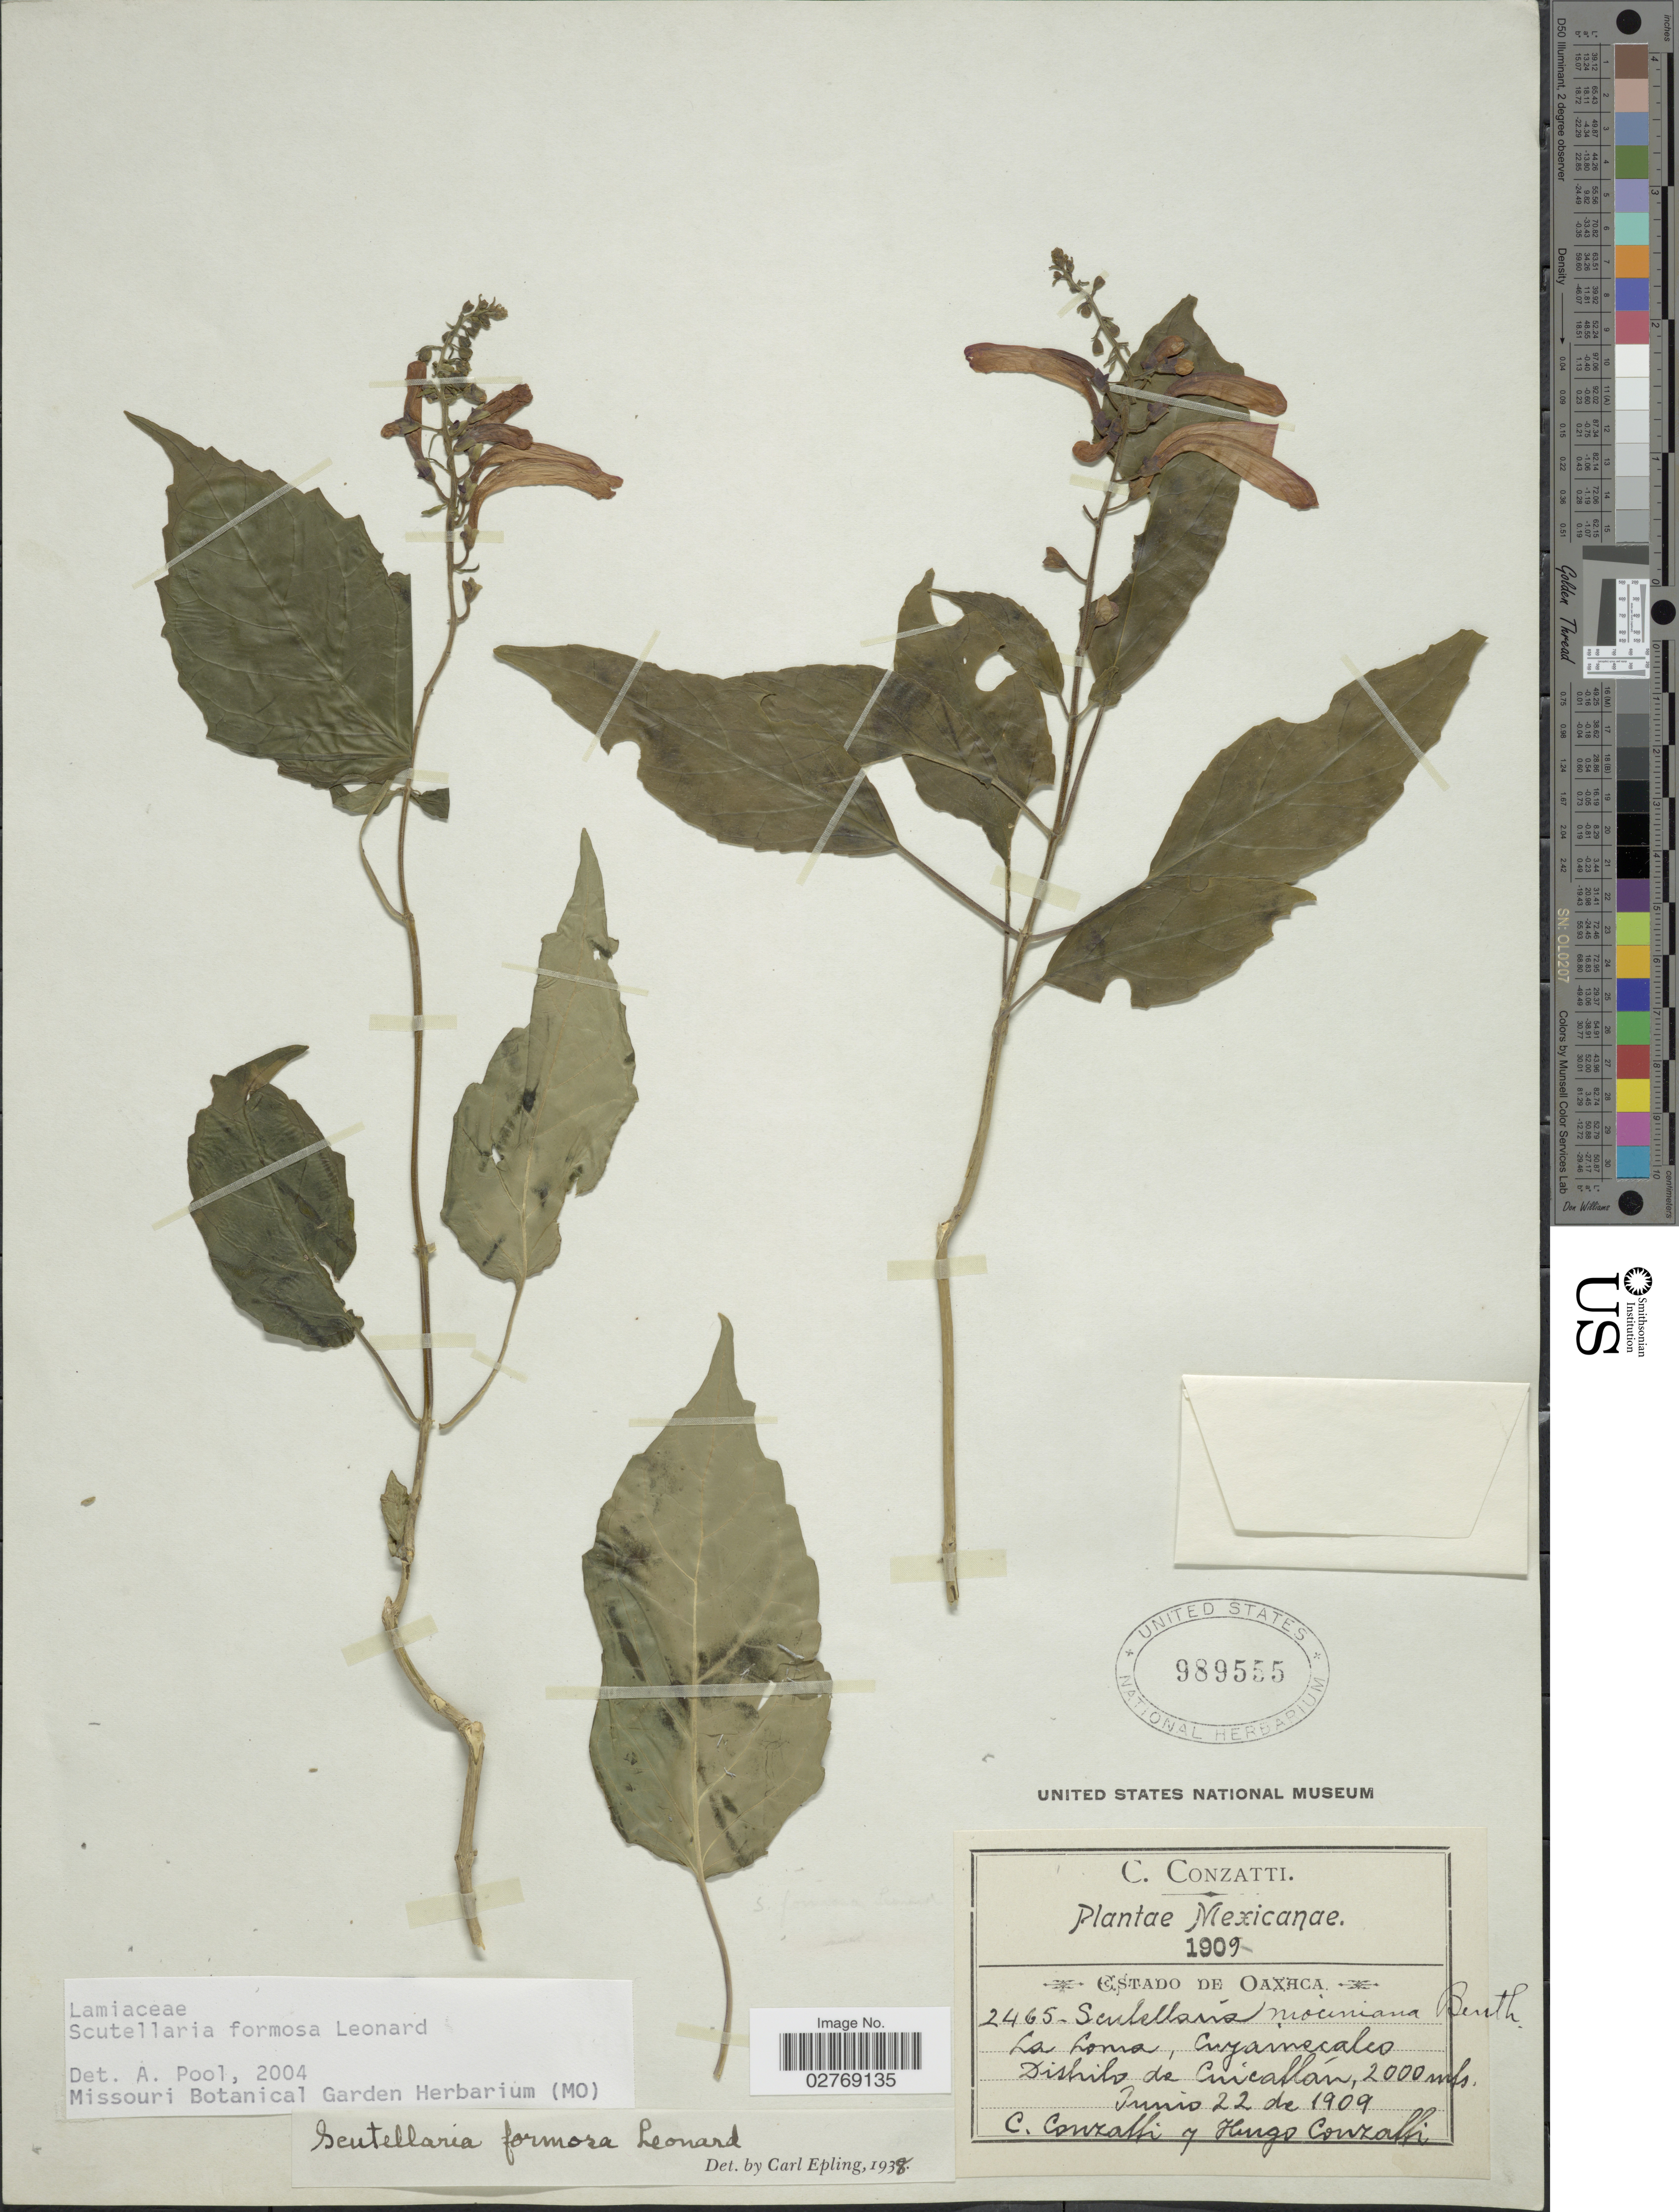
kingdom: Plantae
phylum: Tracheophyta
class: Magnoliopsida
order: Lamiales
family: Lamiaceae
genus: Scutellaria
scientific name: Scutellaria formosa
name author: Leonard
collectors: C. Conzatti & H. Conzatti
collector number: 2465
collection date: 1909-06-22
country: Mexico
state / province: Oaxaca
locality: La Loma, Cuyamecalco. Distrito de Cuicatlán.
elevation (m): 2000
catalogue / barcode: US 989555